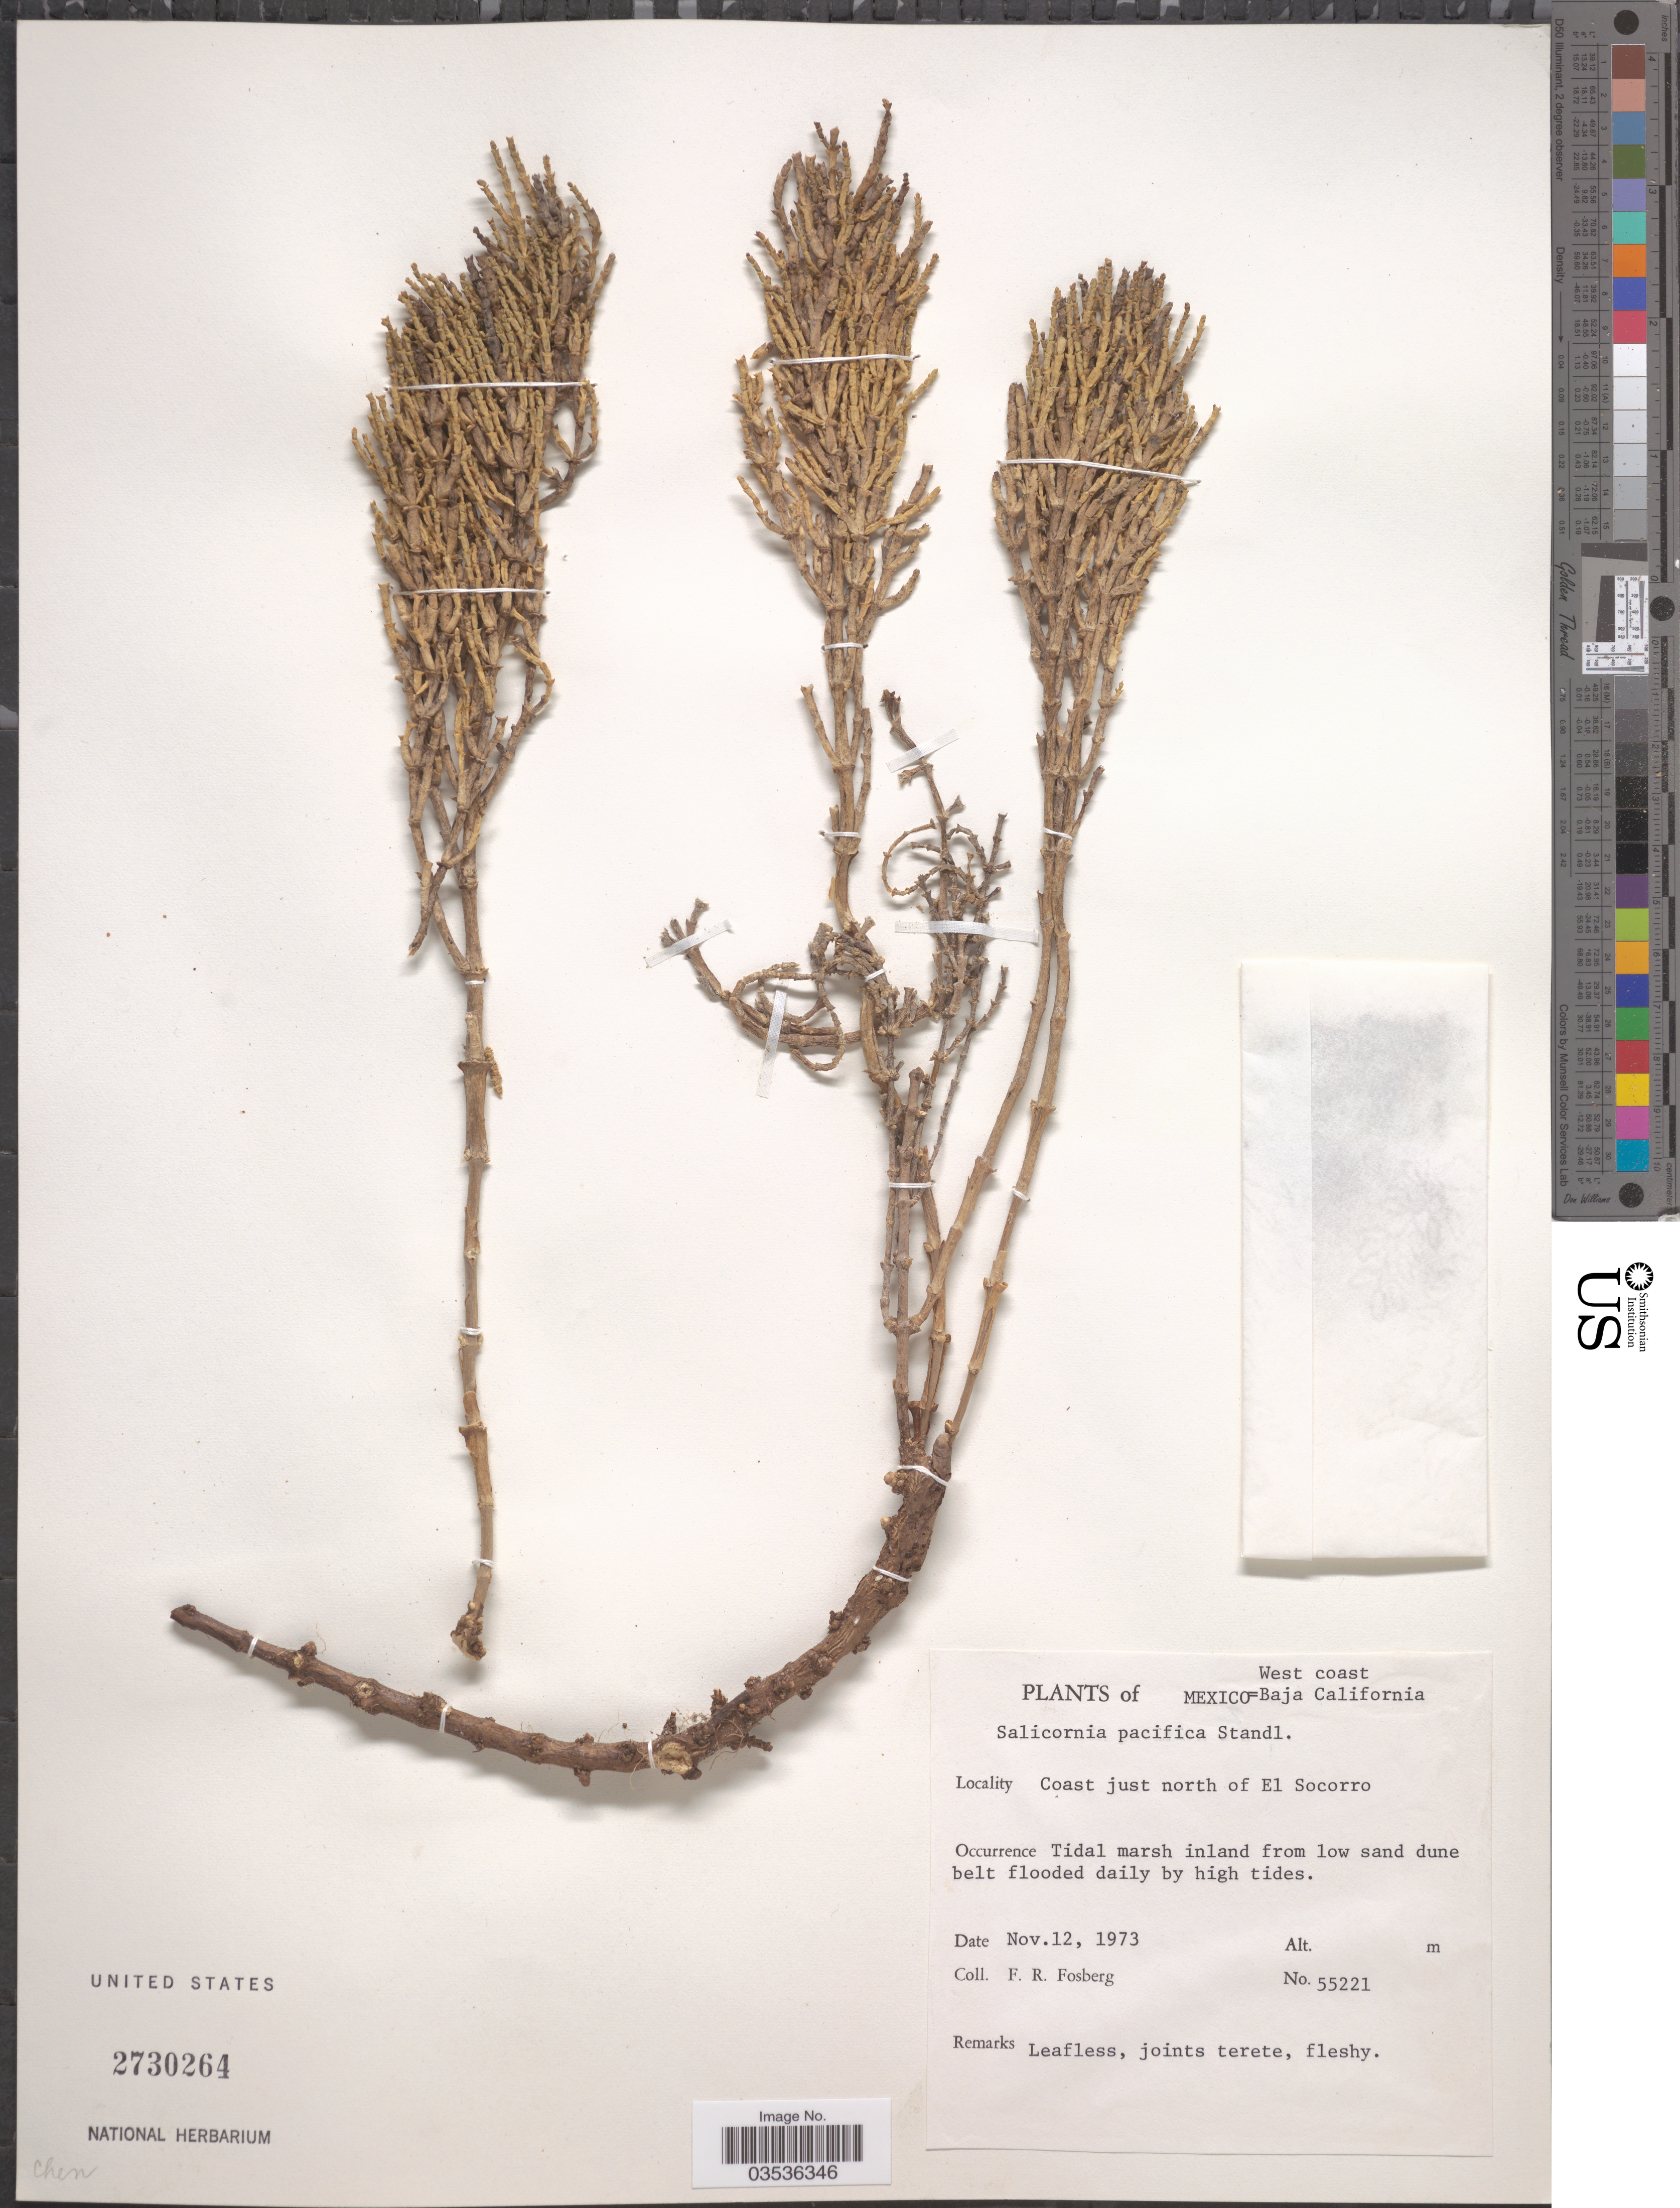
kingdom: Plantae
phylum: Tracheophyta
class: Magnoliopsida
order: Caryophyllales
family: Amaranthaceae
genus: Salicornia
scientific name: Salicornia pacifica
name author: Standl.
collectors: F. R. Fosberg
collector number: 55221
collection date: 1973-11-12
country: Mexico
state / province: Baja California Norte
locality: West coast. Coast just north of El Socorro.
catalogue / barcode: US 2730264